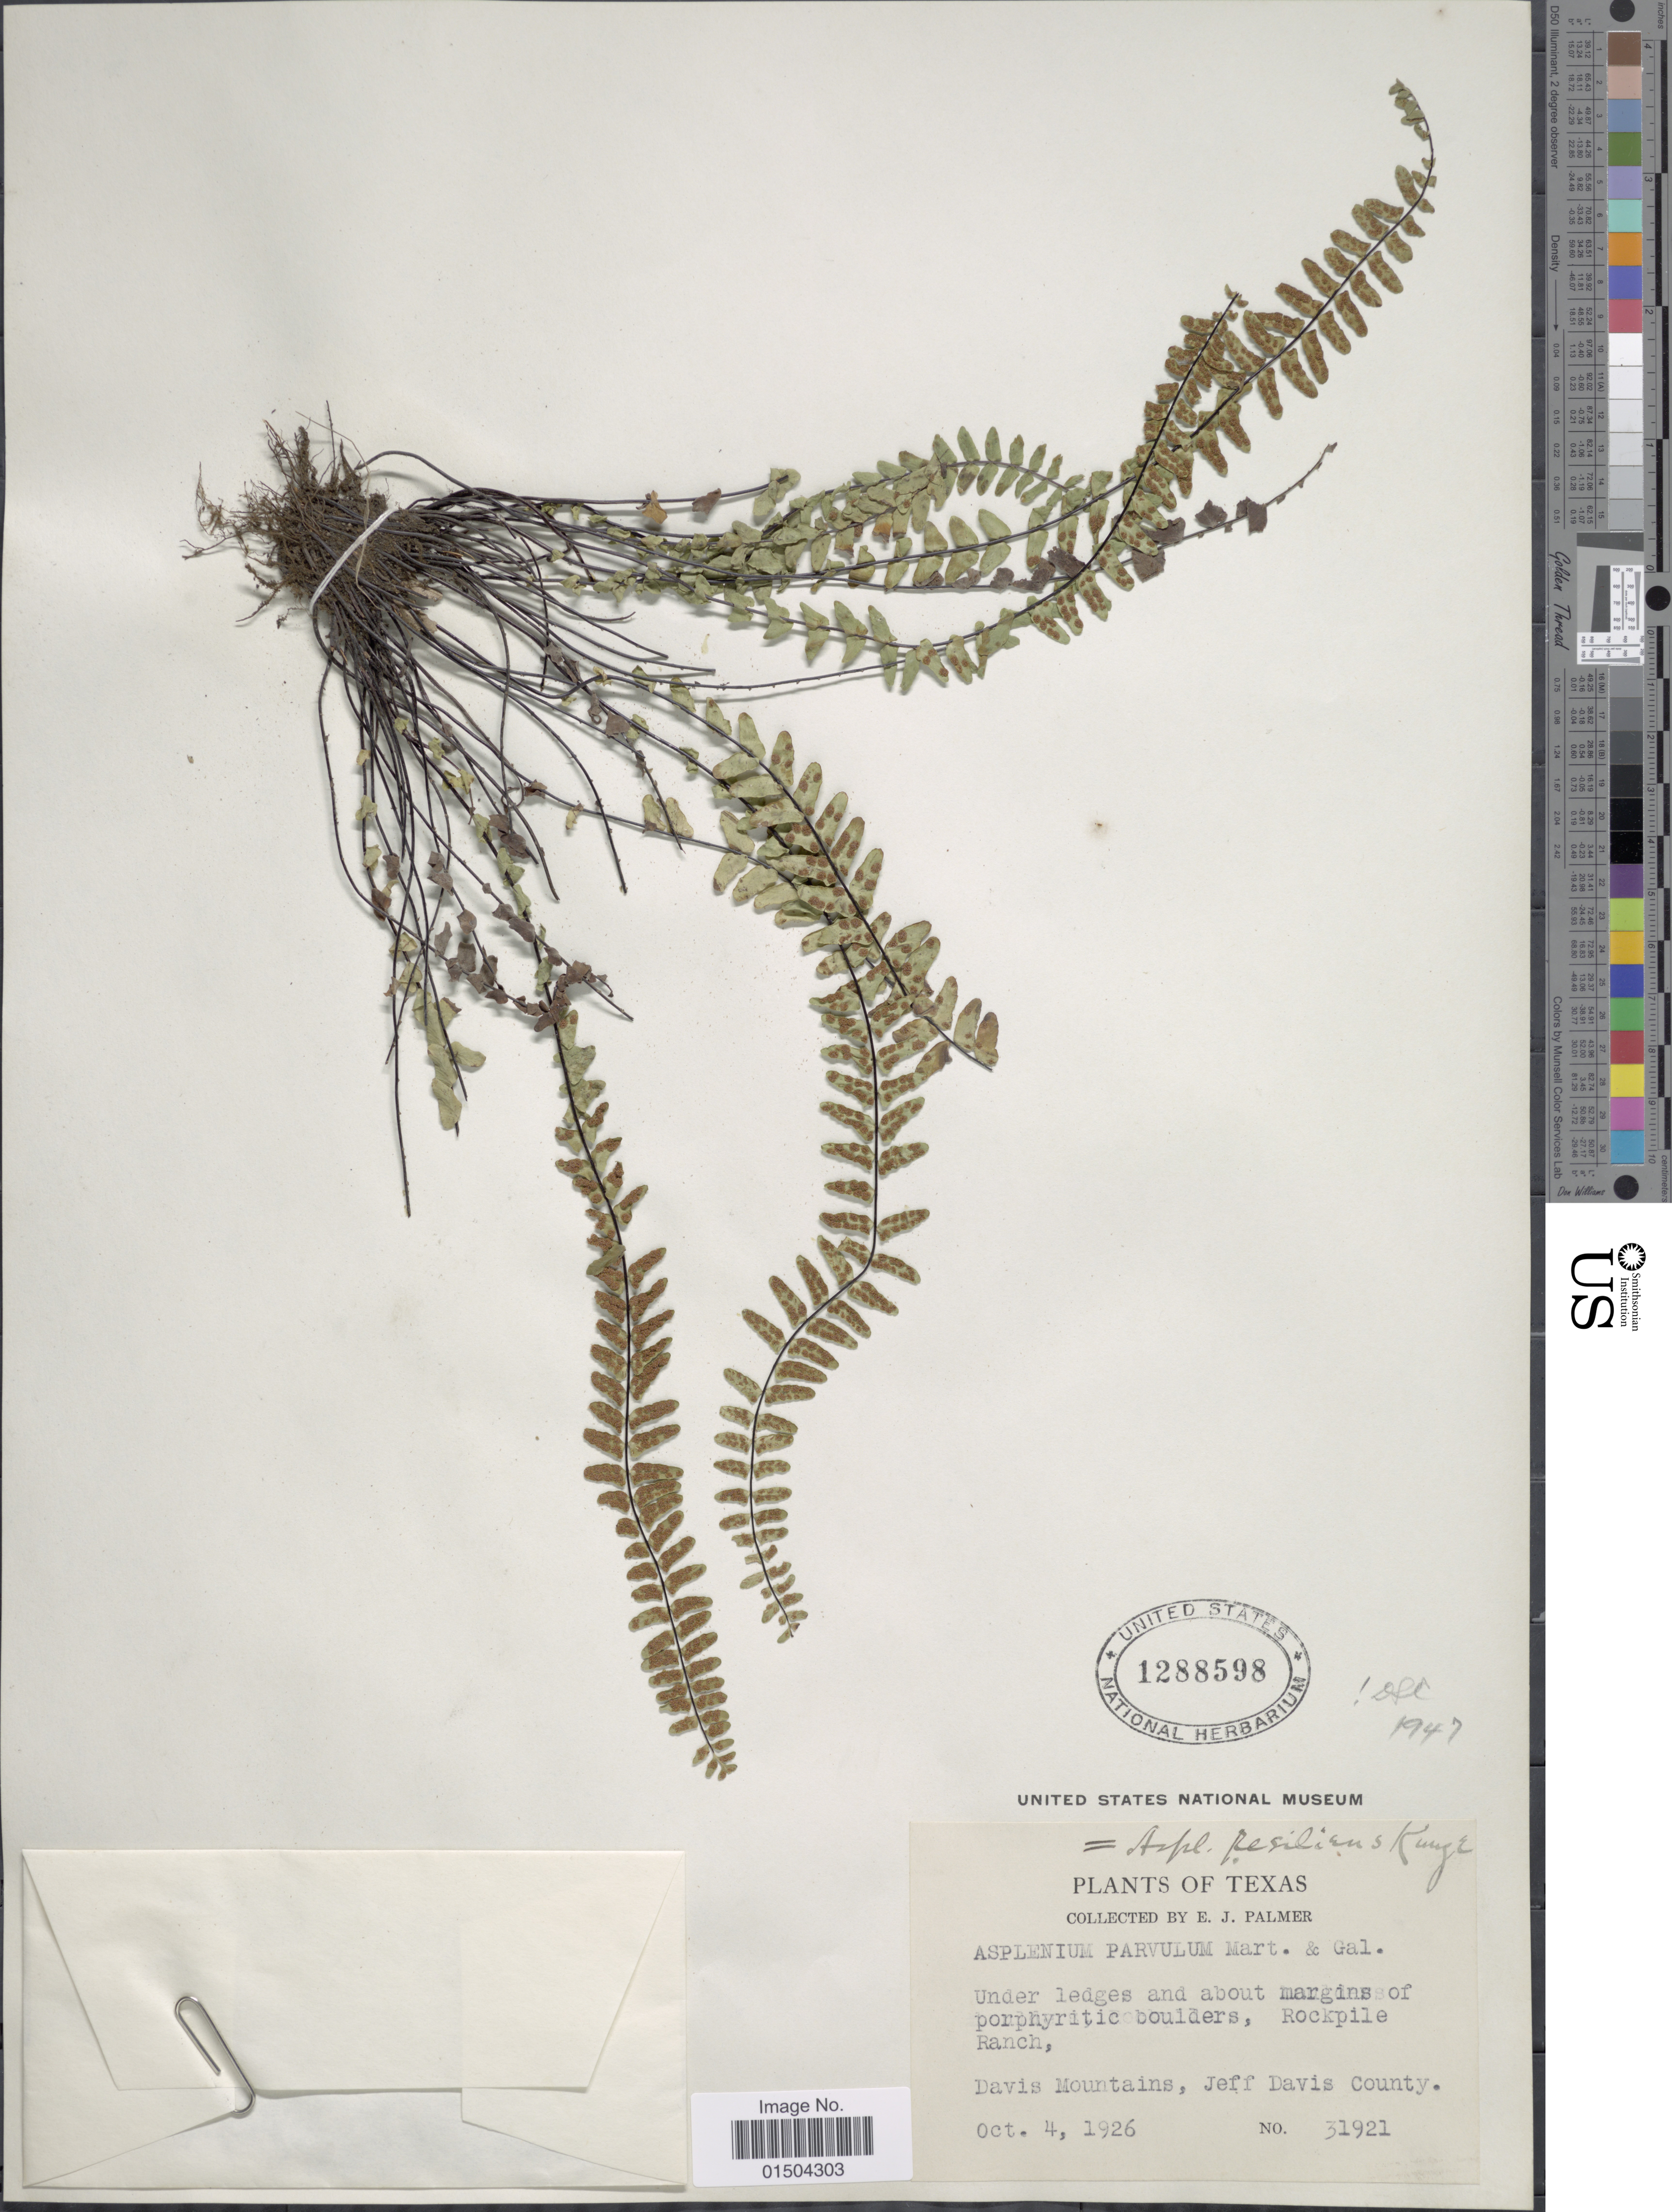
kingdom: Plantae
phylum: Tracheophyta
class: Polypodiopsida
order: Polypodiales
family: Aspleniaceae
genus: Asplenium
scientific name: Asplenium resiliens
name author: Kunze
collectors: E. J. Palmer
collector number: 31921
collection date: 1926-10-04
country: United States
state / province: Texas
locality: Under ledges and about margins of porphyritic boulders, Rockpile Ranch, Davis Mountains, Jeff Davis County.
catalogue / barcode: US 1288598